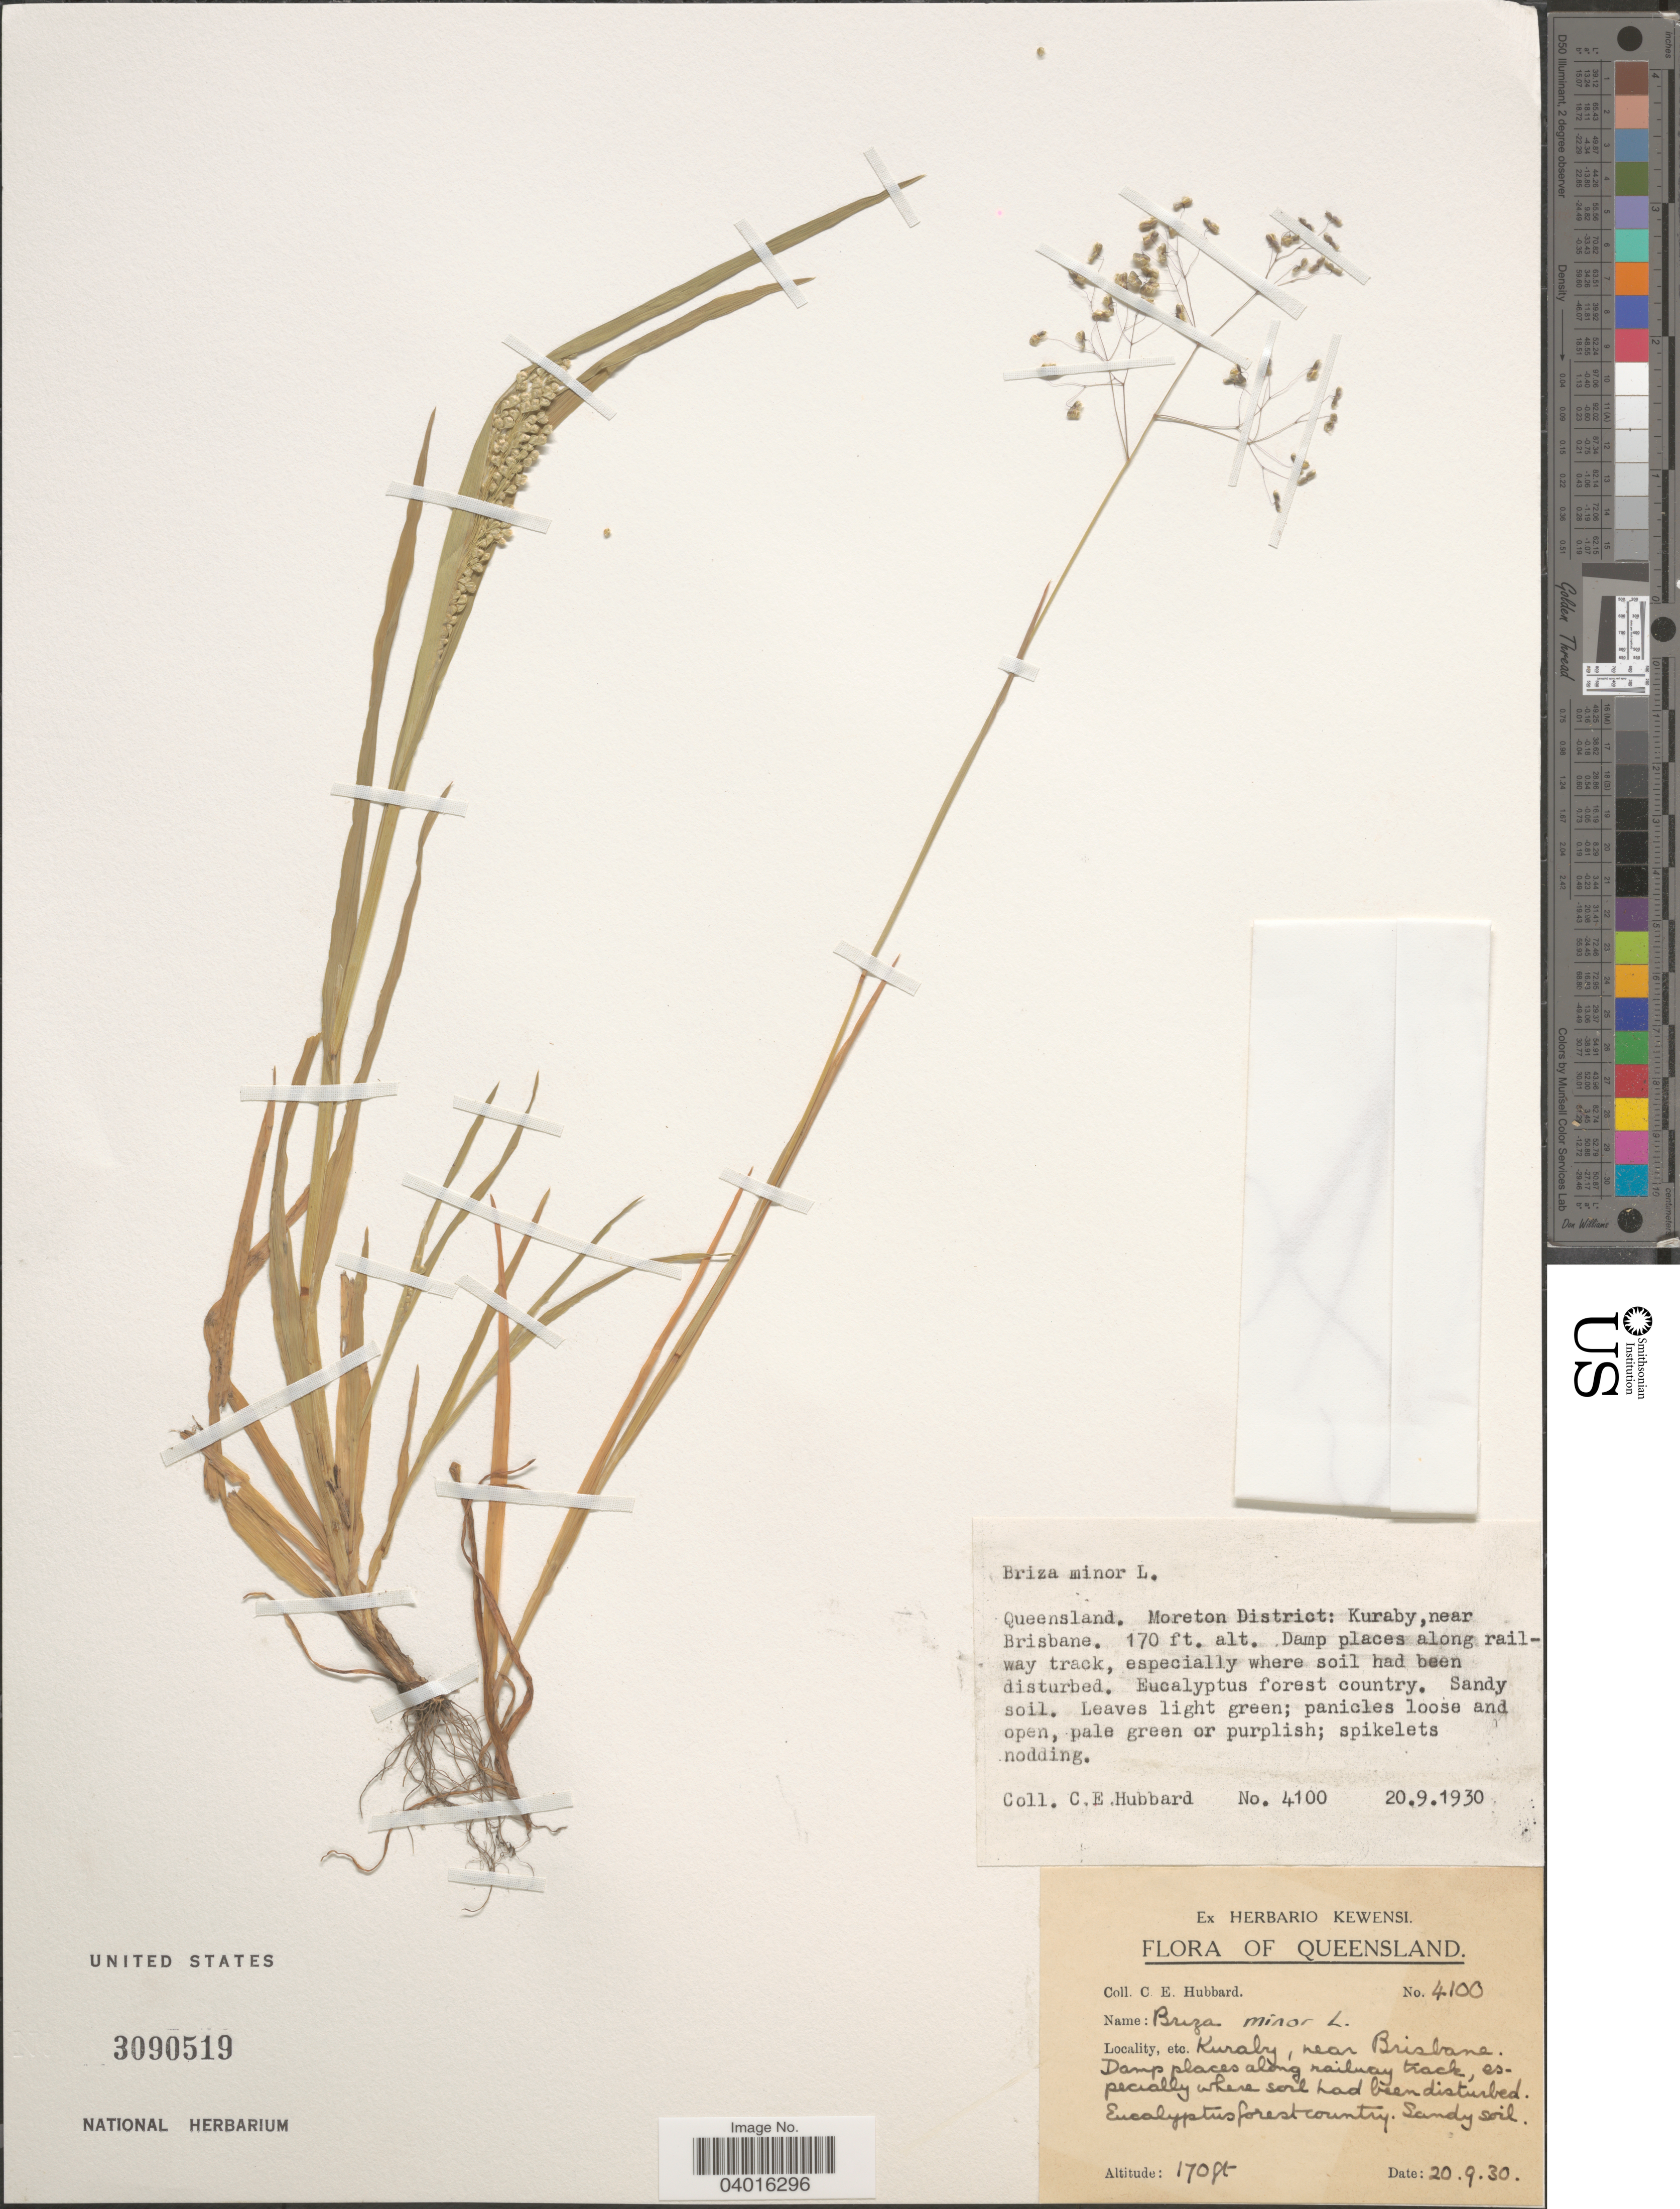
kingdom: Plantae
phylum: Tracheophyta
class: Liliopsida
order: Poales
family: Poaceae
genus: Briza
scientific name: Briza minor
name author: L.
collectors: C. E. Hubbard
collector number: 4100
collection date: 1930-09-20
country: Australia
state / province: Queensland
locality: Moreton District: Kuraby, near Brisbane. Along railway track, especially where soil had been disturbed. Eucalyptus forest country.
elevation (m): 52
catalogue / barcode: US 3090519